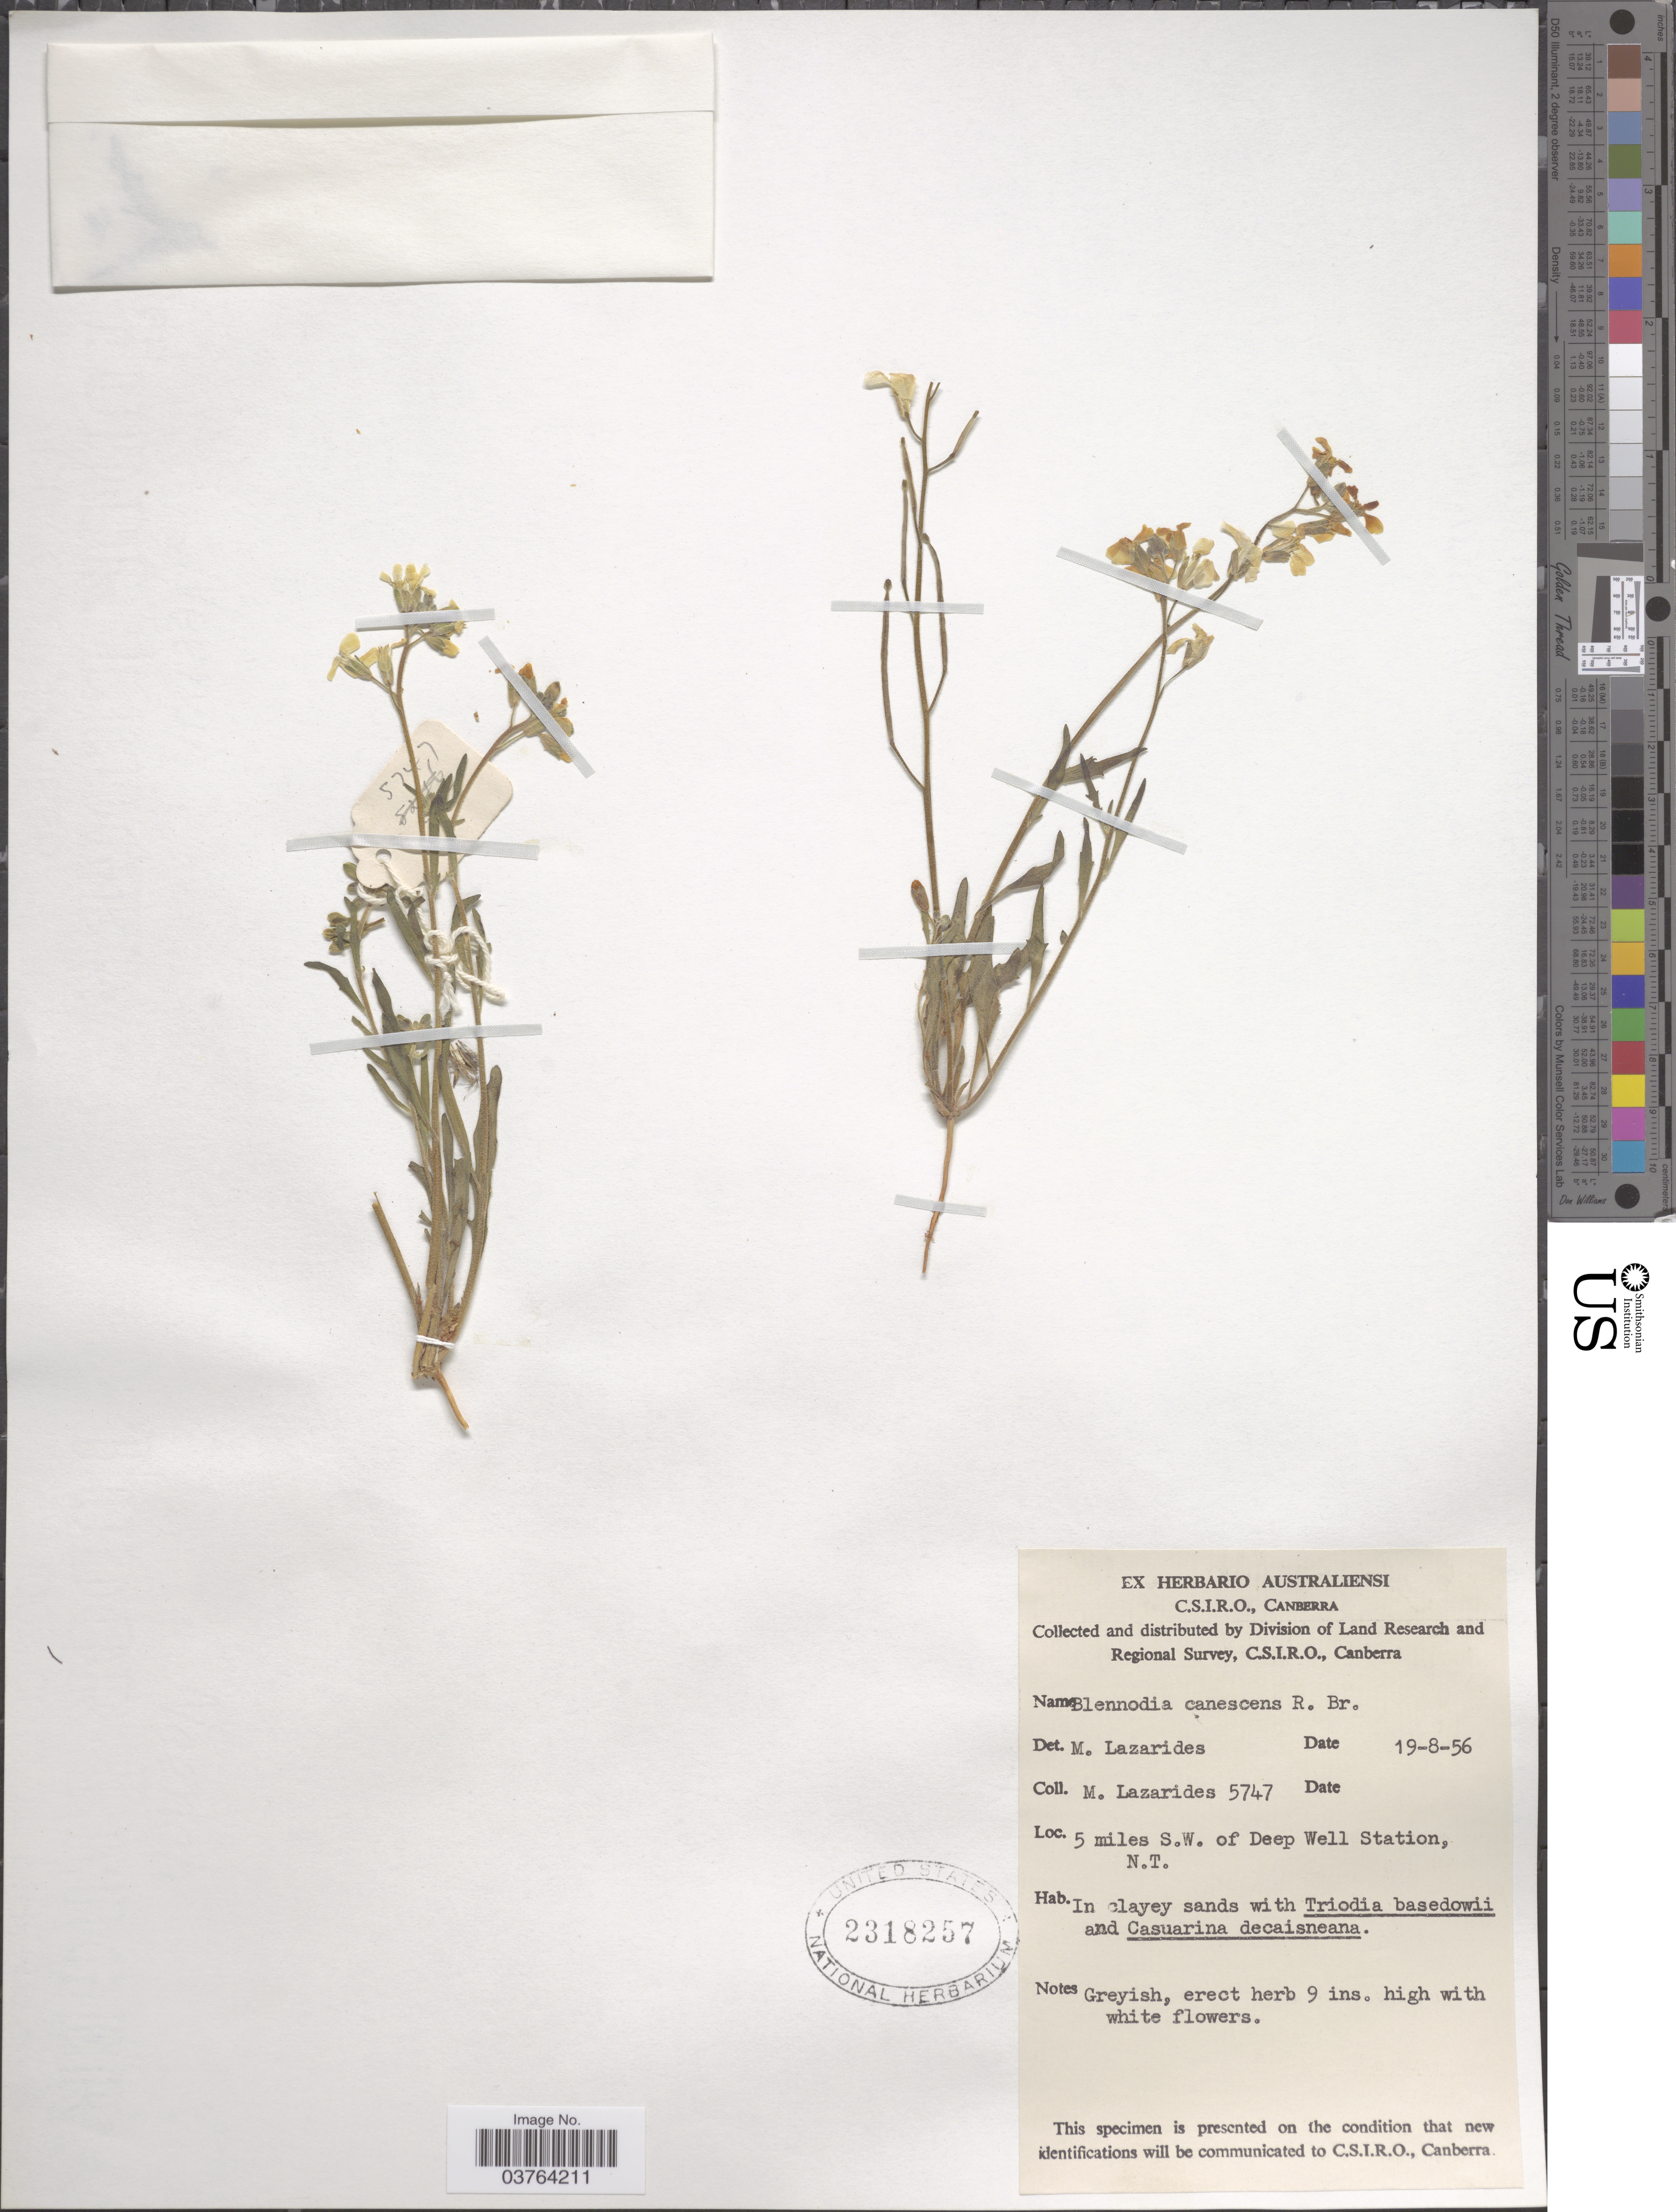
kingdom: Plantae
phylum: Tracheophyta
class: Magnoliopsida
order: Brassicales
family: Brassicaceae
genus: Blennodia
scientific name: Blennodia canescens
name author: R. Br.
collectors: M. Lazarides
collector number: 5747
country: Australia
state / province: Northern Territory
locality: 5 miles S.W. of Deep Well Station.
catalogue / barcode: US 2318257